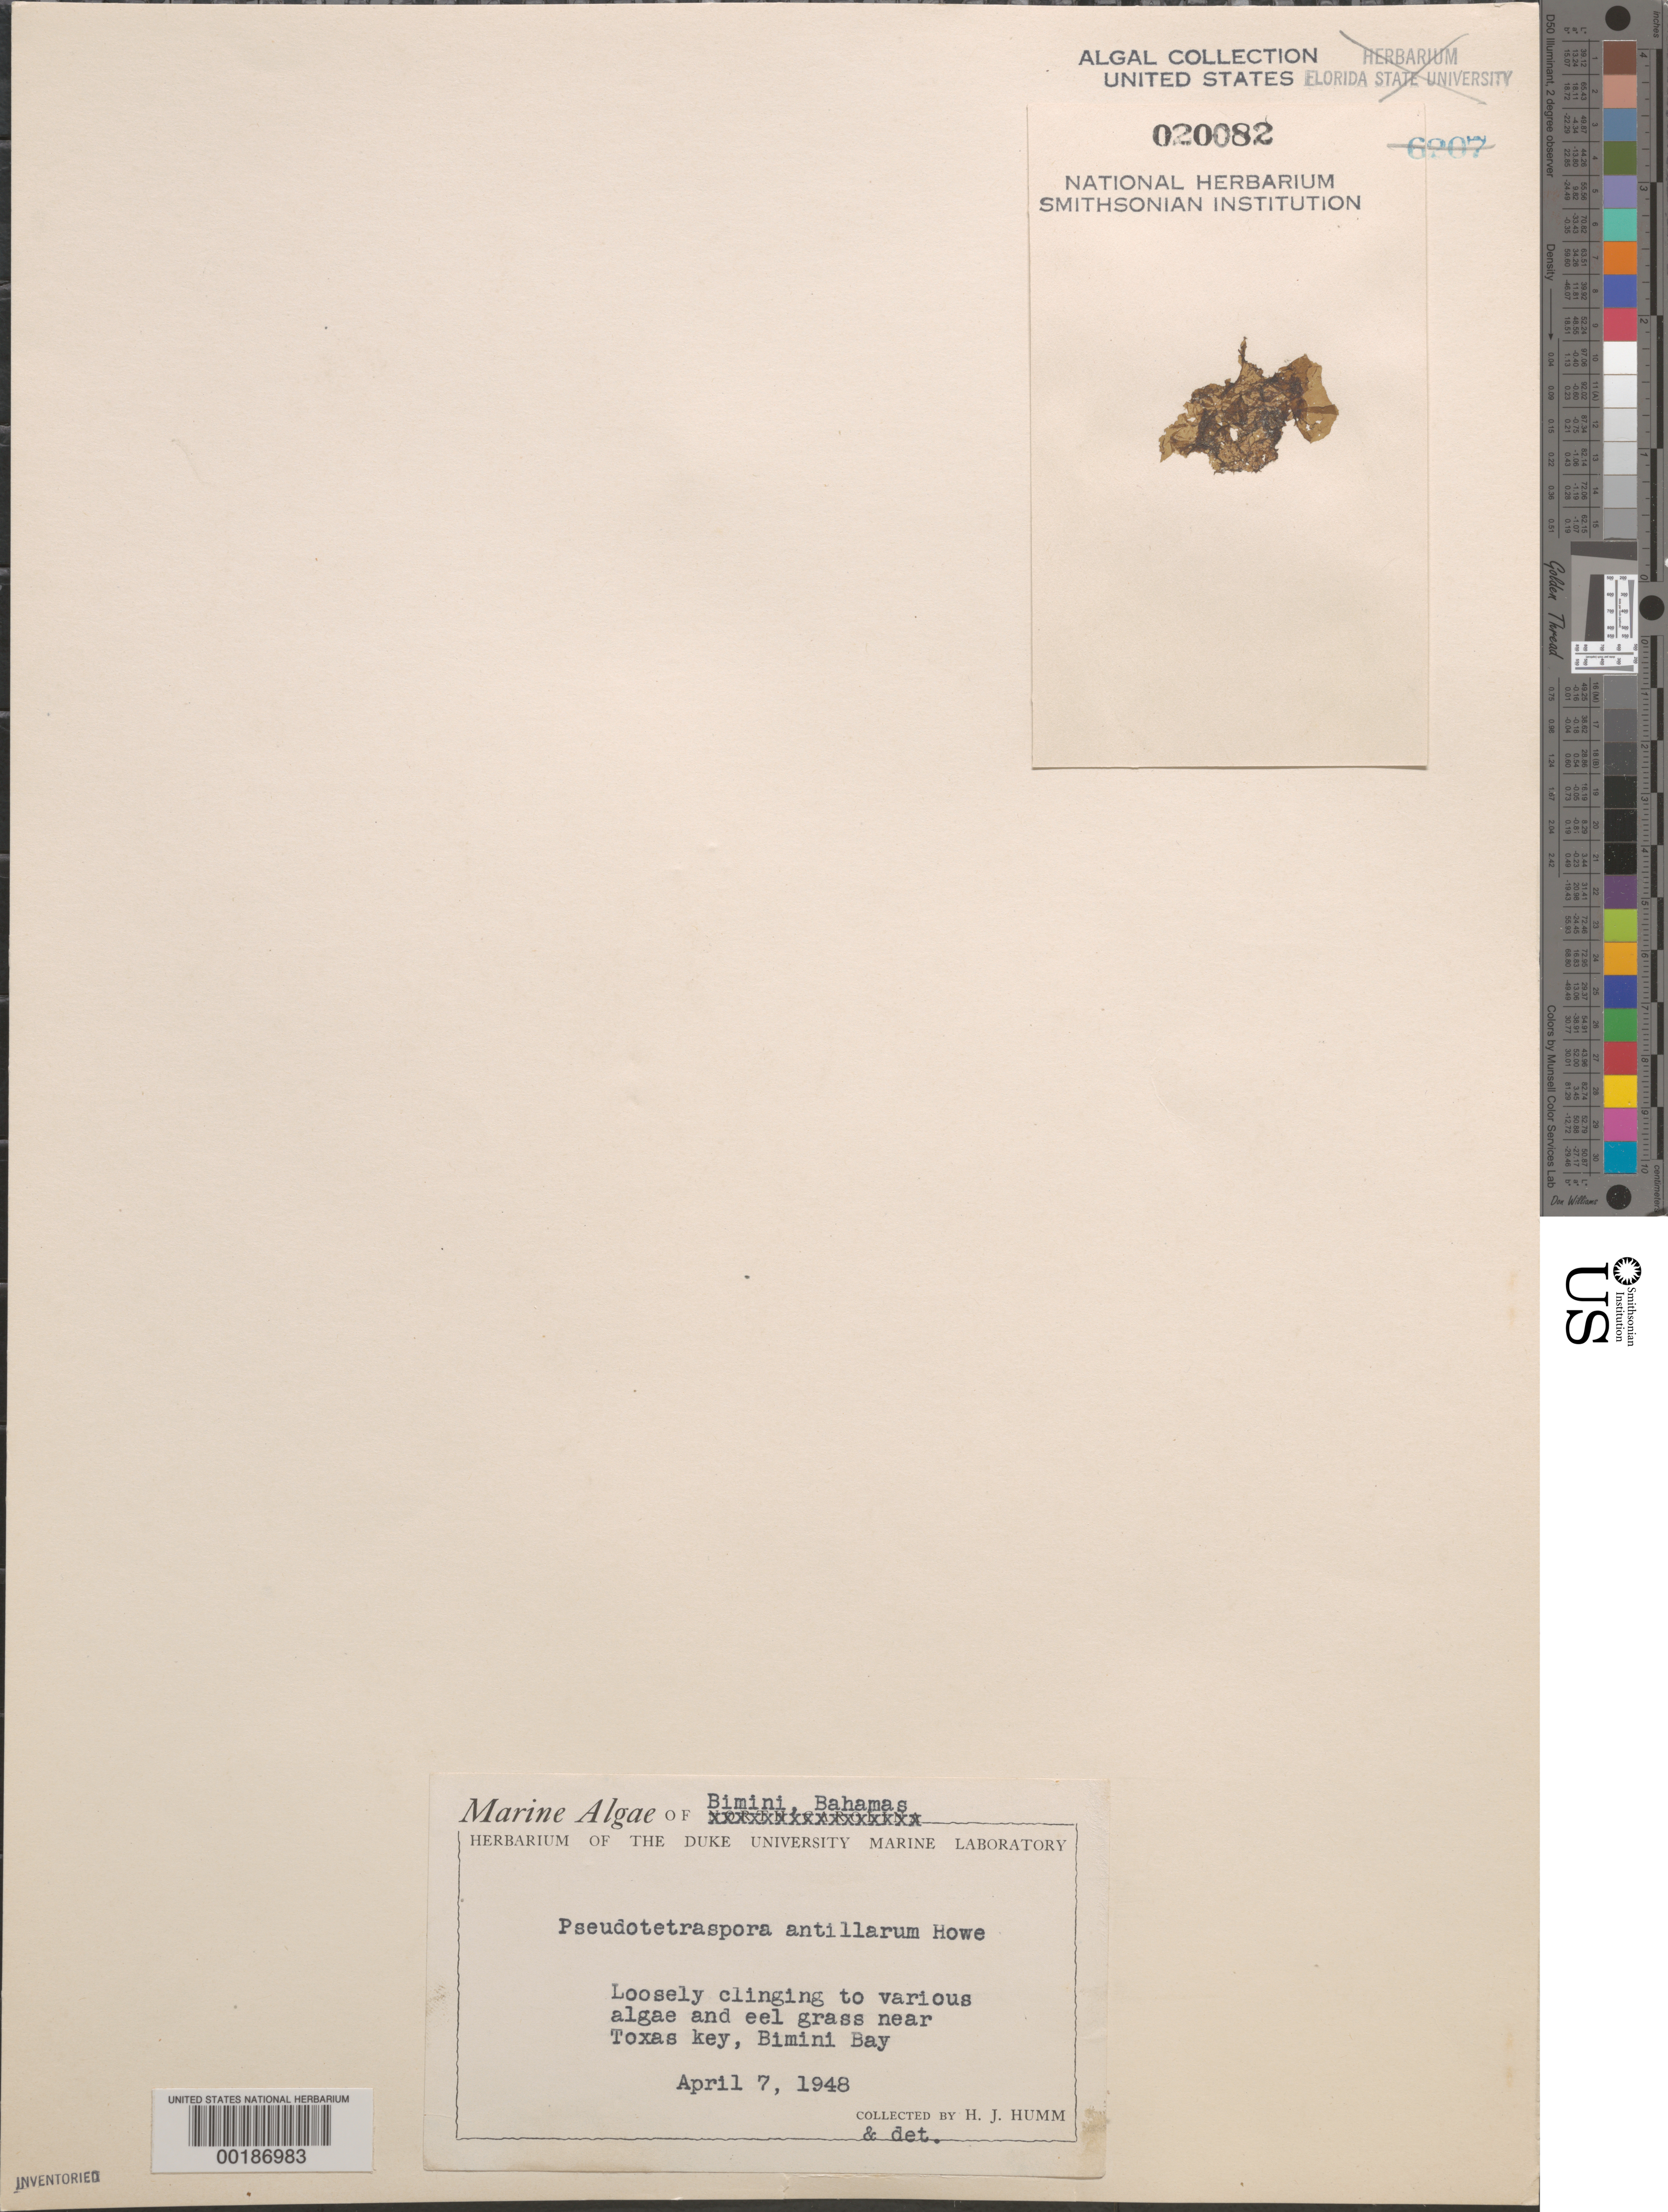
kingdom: Plantae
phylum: Chlorophyta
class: Chlorophyceae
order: Tetrasporales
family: Palmellopsidaceae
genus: Pseudotetraspora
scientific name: Pseudotetraspora marina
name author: N.Wille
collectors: H. J. Humm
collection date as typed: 07 Apr 1948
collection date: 1948-04-07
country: Bahamas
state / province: Biminis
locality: Bimini bay, near toxas cay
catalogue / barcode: US 20082